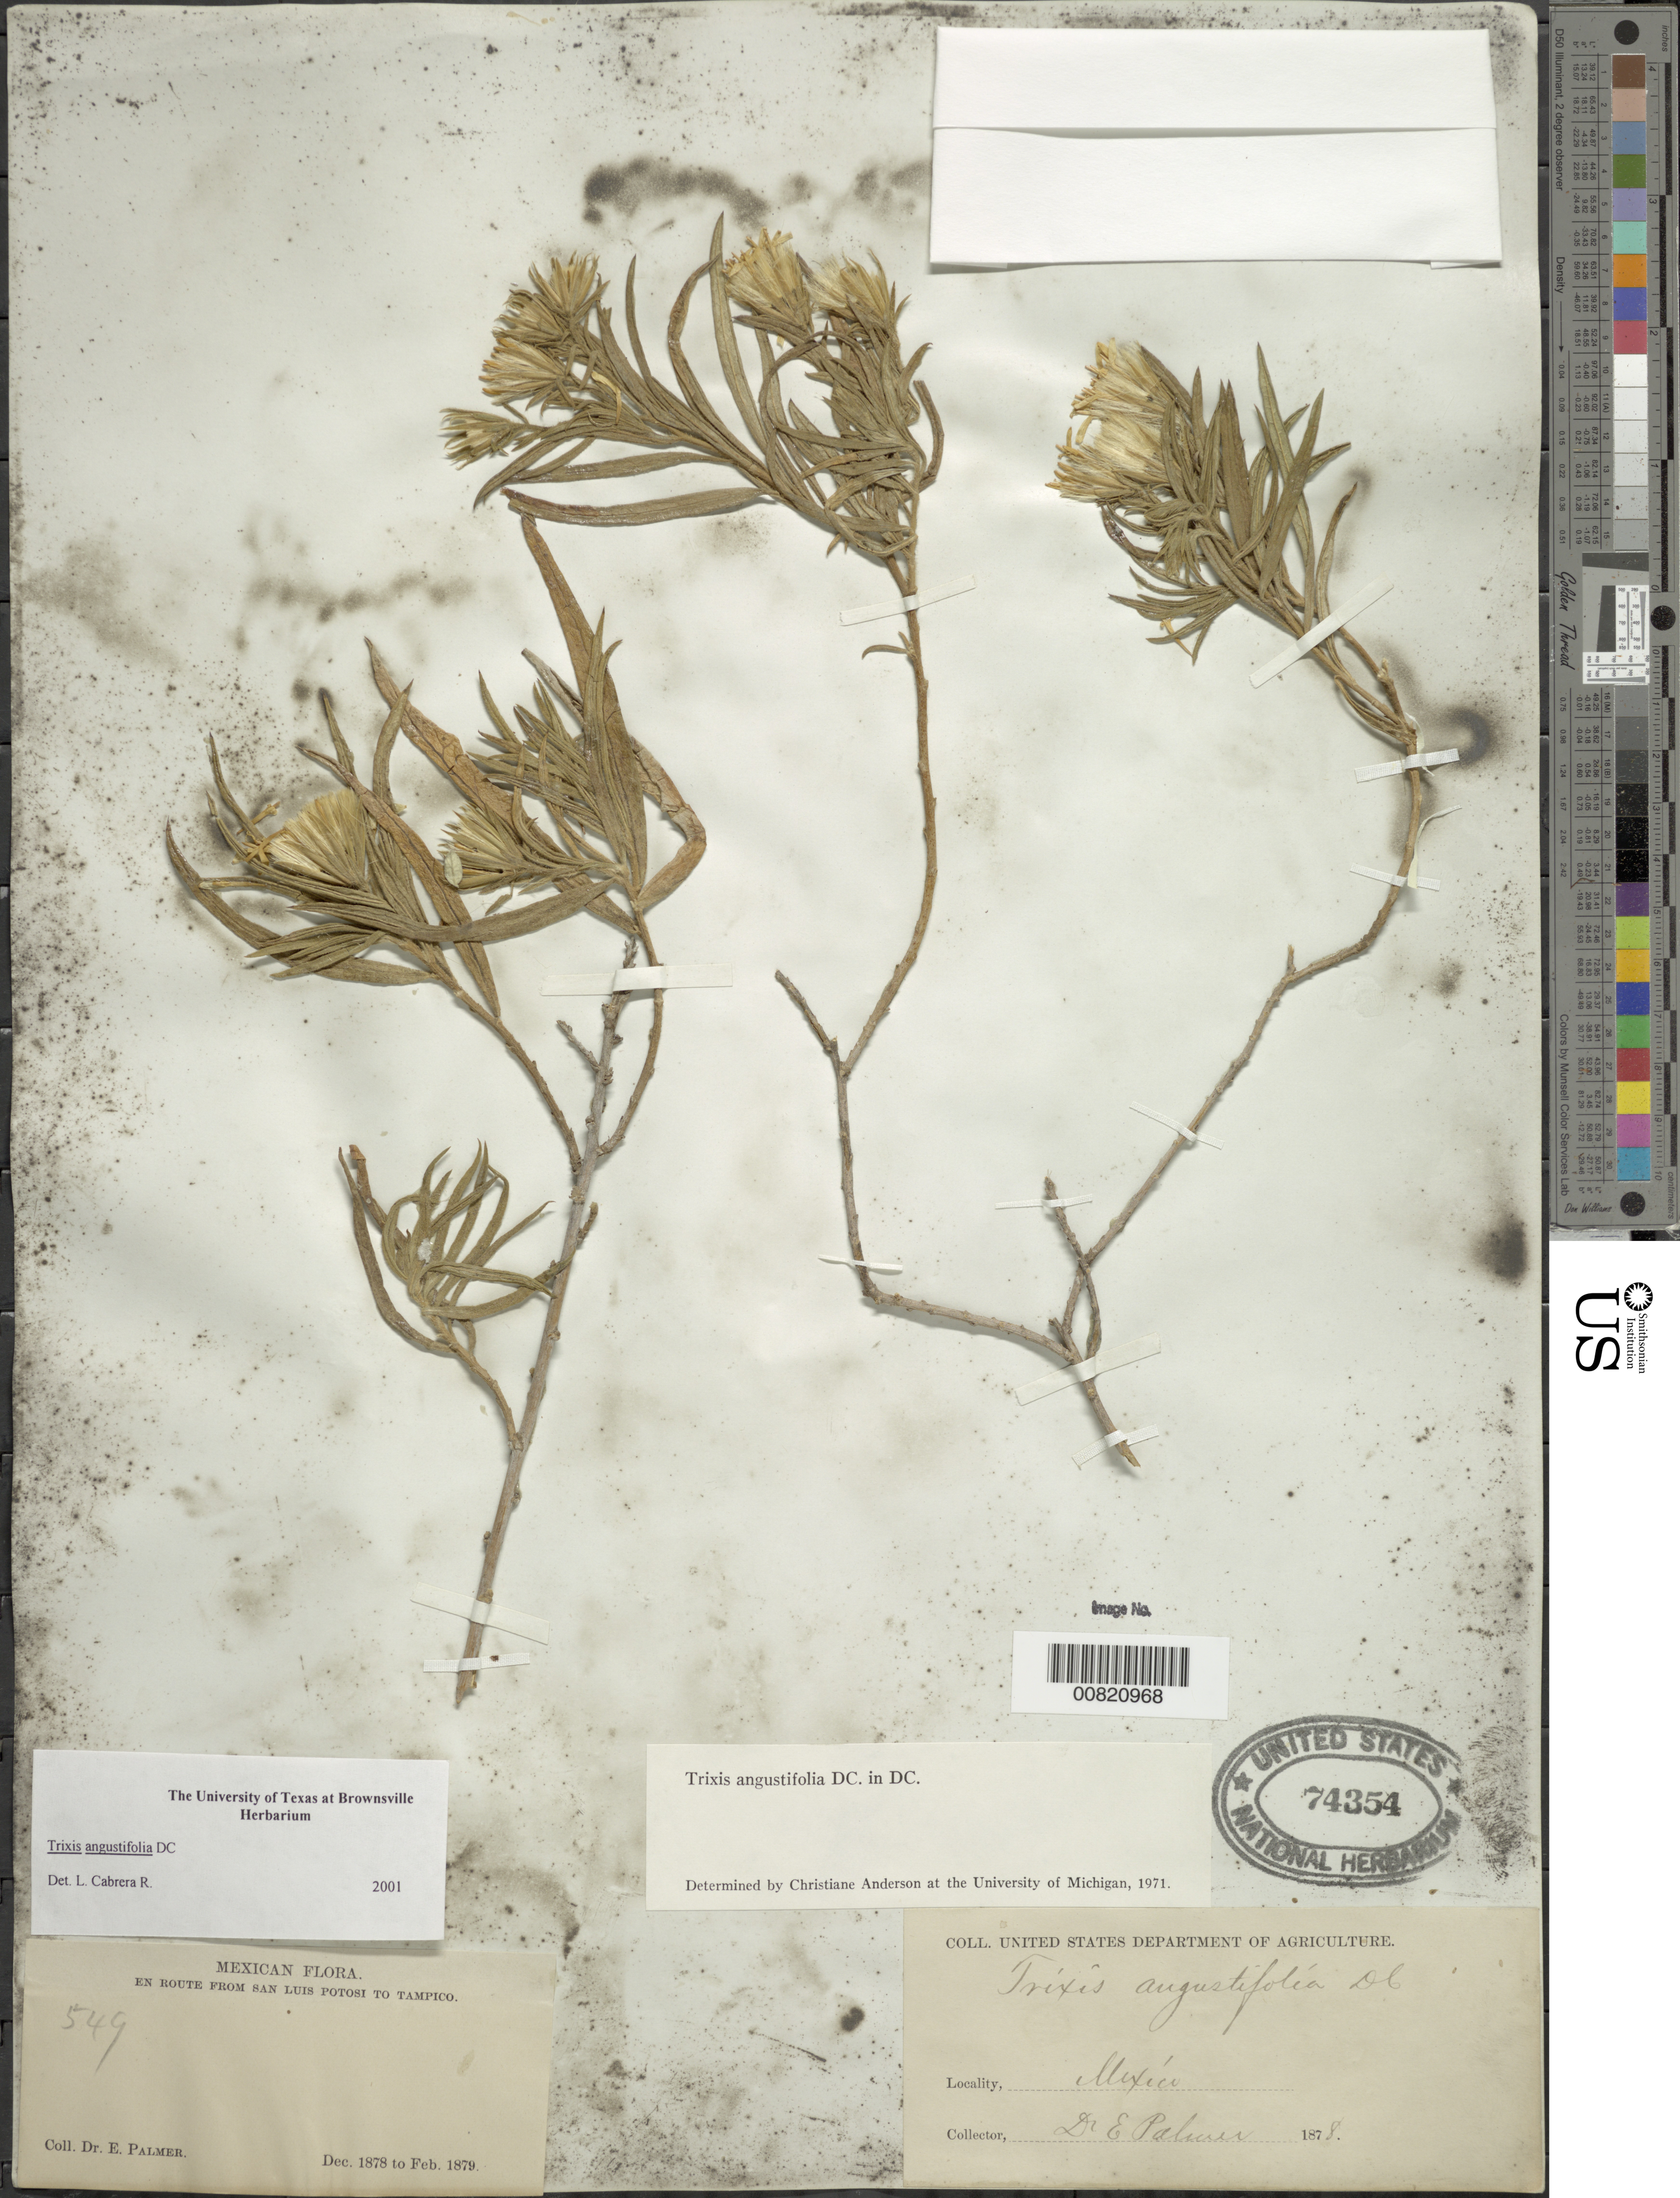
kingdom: Plantae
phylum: Tracheophyta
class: Magnoliopsida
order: Asterales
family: Asteraceae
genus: Trixis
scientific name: Trixis angustifolia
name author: DC.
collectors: E. Palmer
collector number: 549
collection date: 1878-12/1879-02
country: Mexico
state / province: San Luis Potosí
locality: En route from San Lios Potosi to Tampico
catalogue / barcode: US 74354